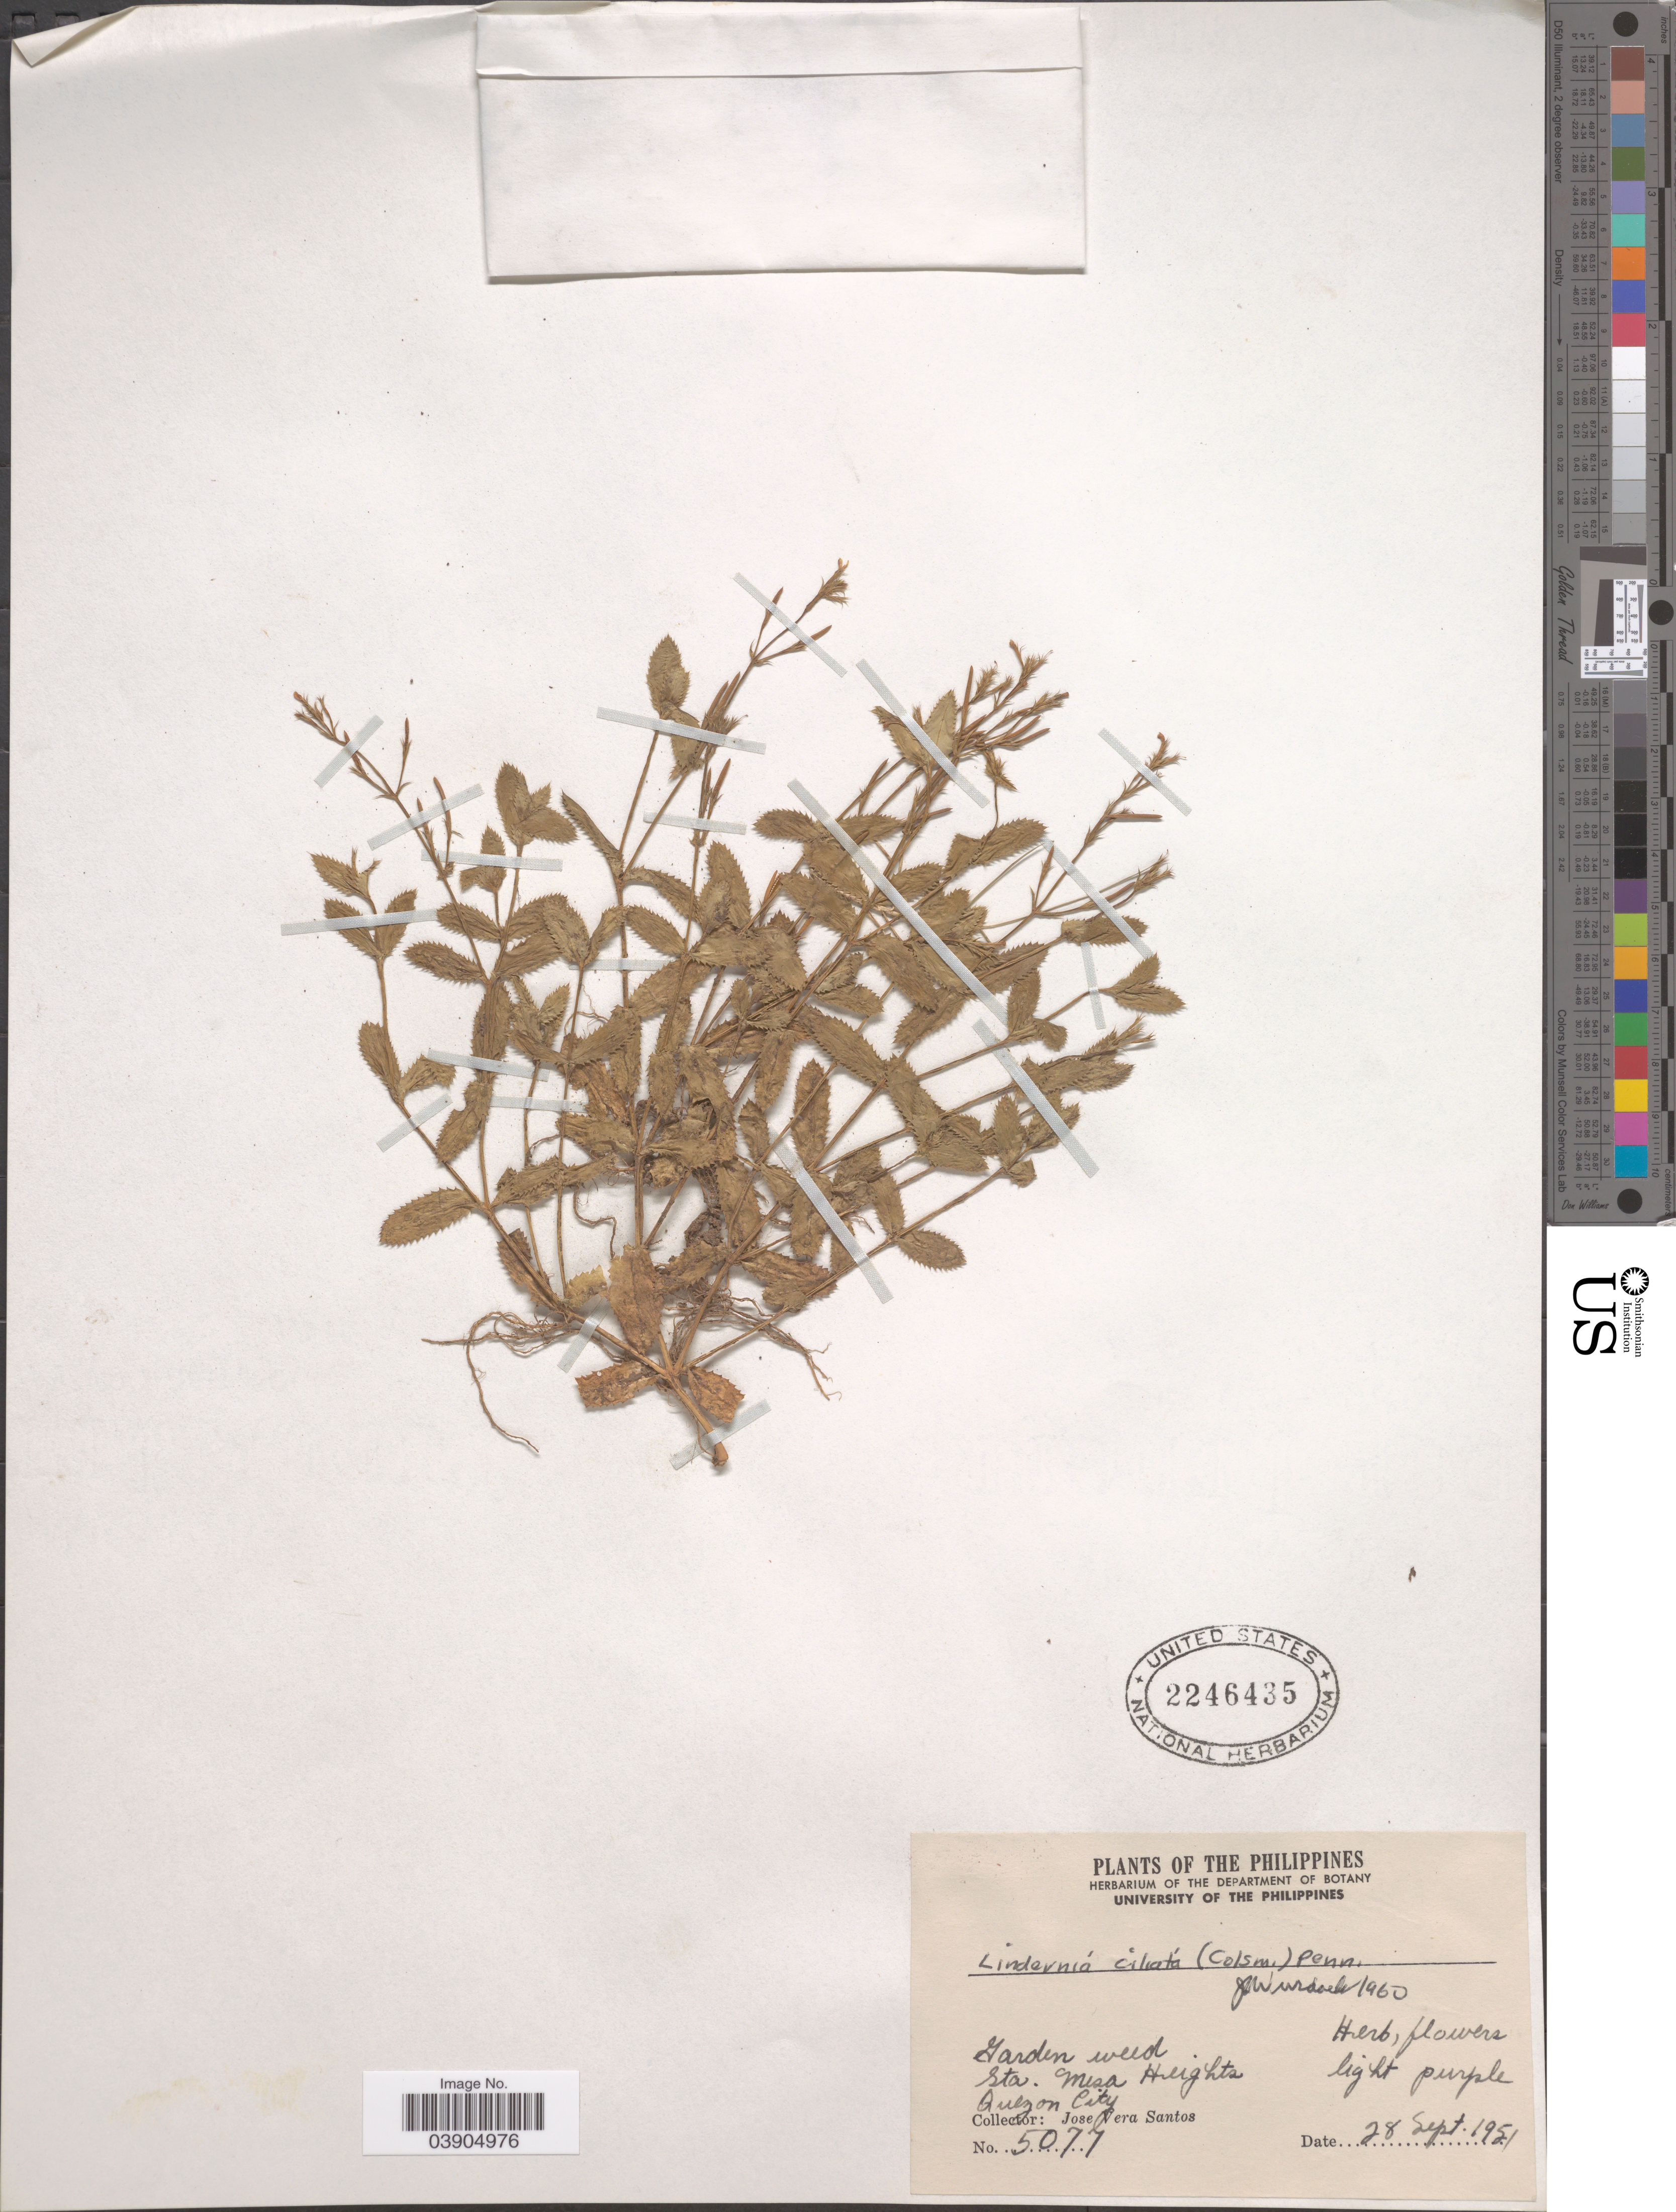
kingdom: Plantae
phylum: Tracheophyta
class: Magnoliopsida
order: Lamiales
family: Linderniaceae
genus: Lindernia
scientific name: Lindernia ciliata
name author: (Colsm.) Pennell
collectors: J. V. Santos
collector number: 5077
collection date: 1951-09-28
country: Philippines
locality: Sta. Mesa Heights. Quezon City.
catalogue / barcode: US 2246435